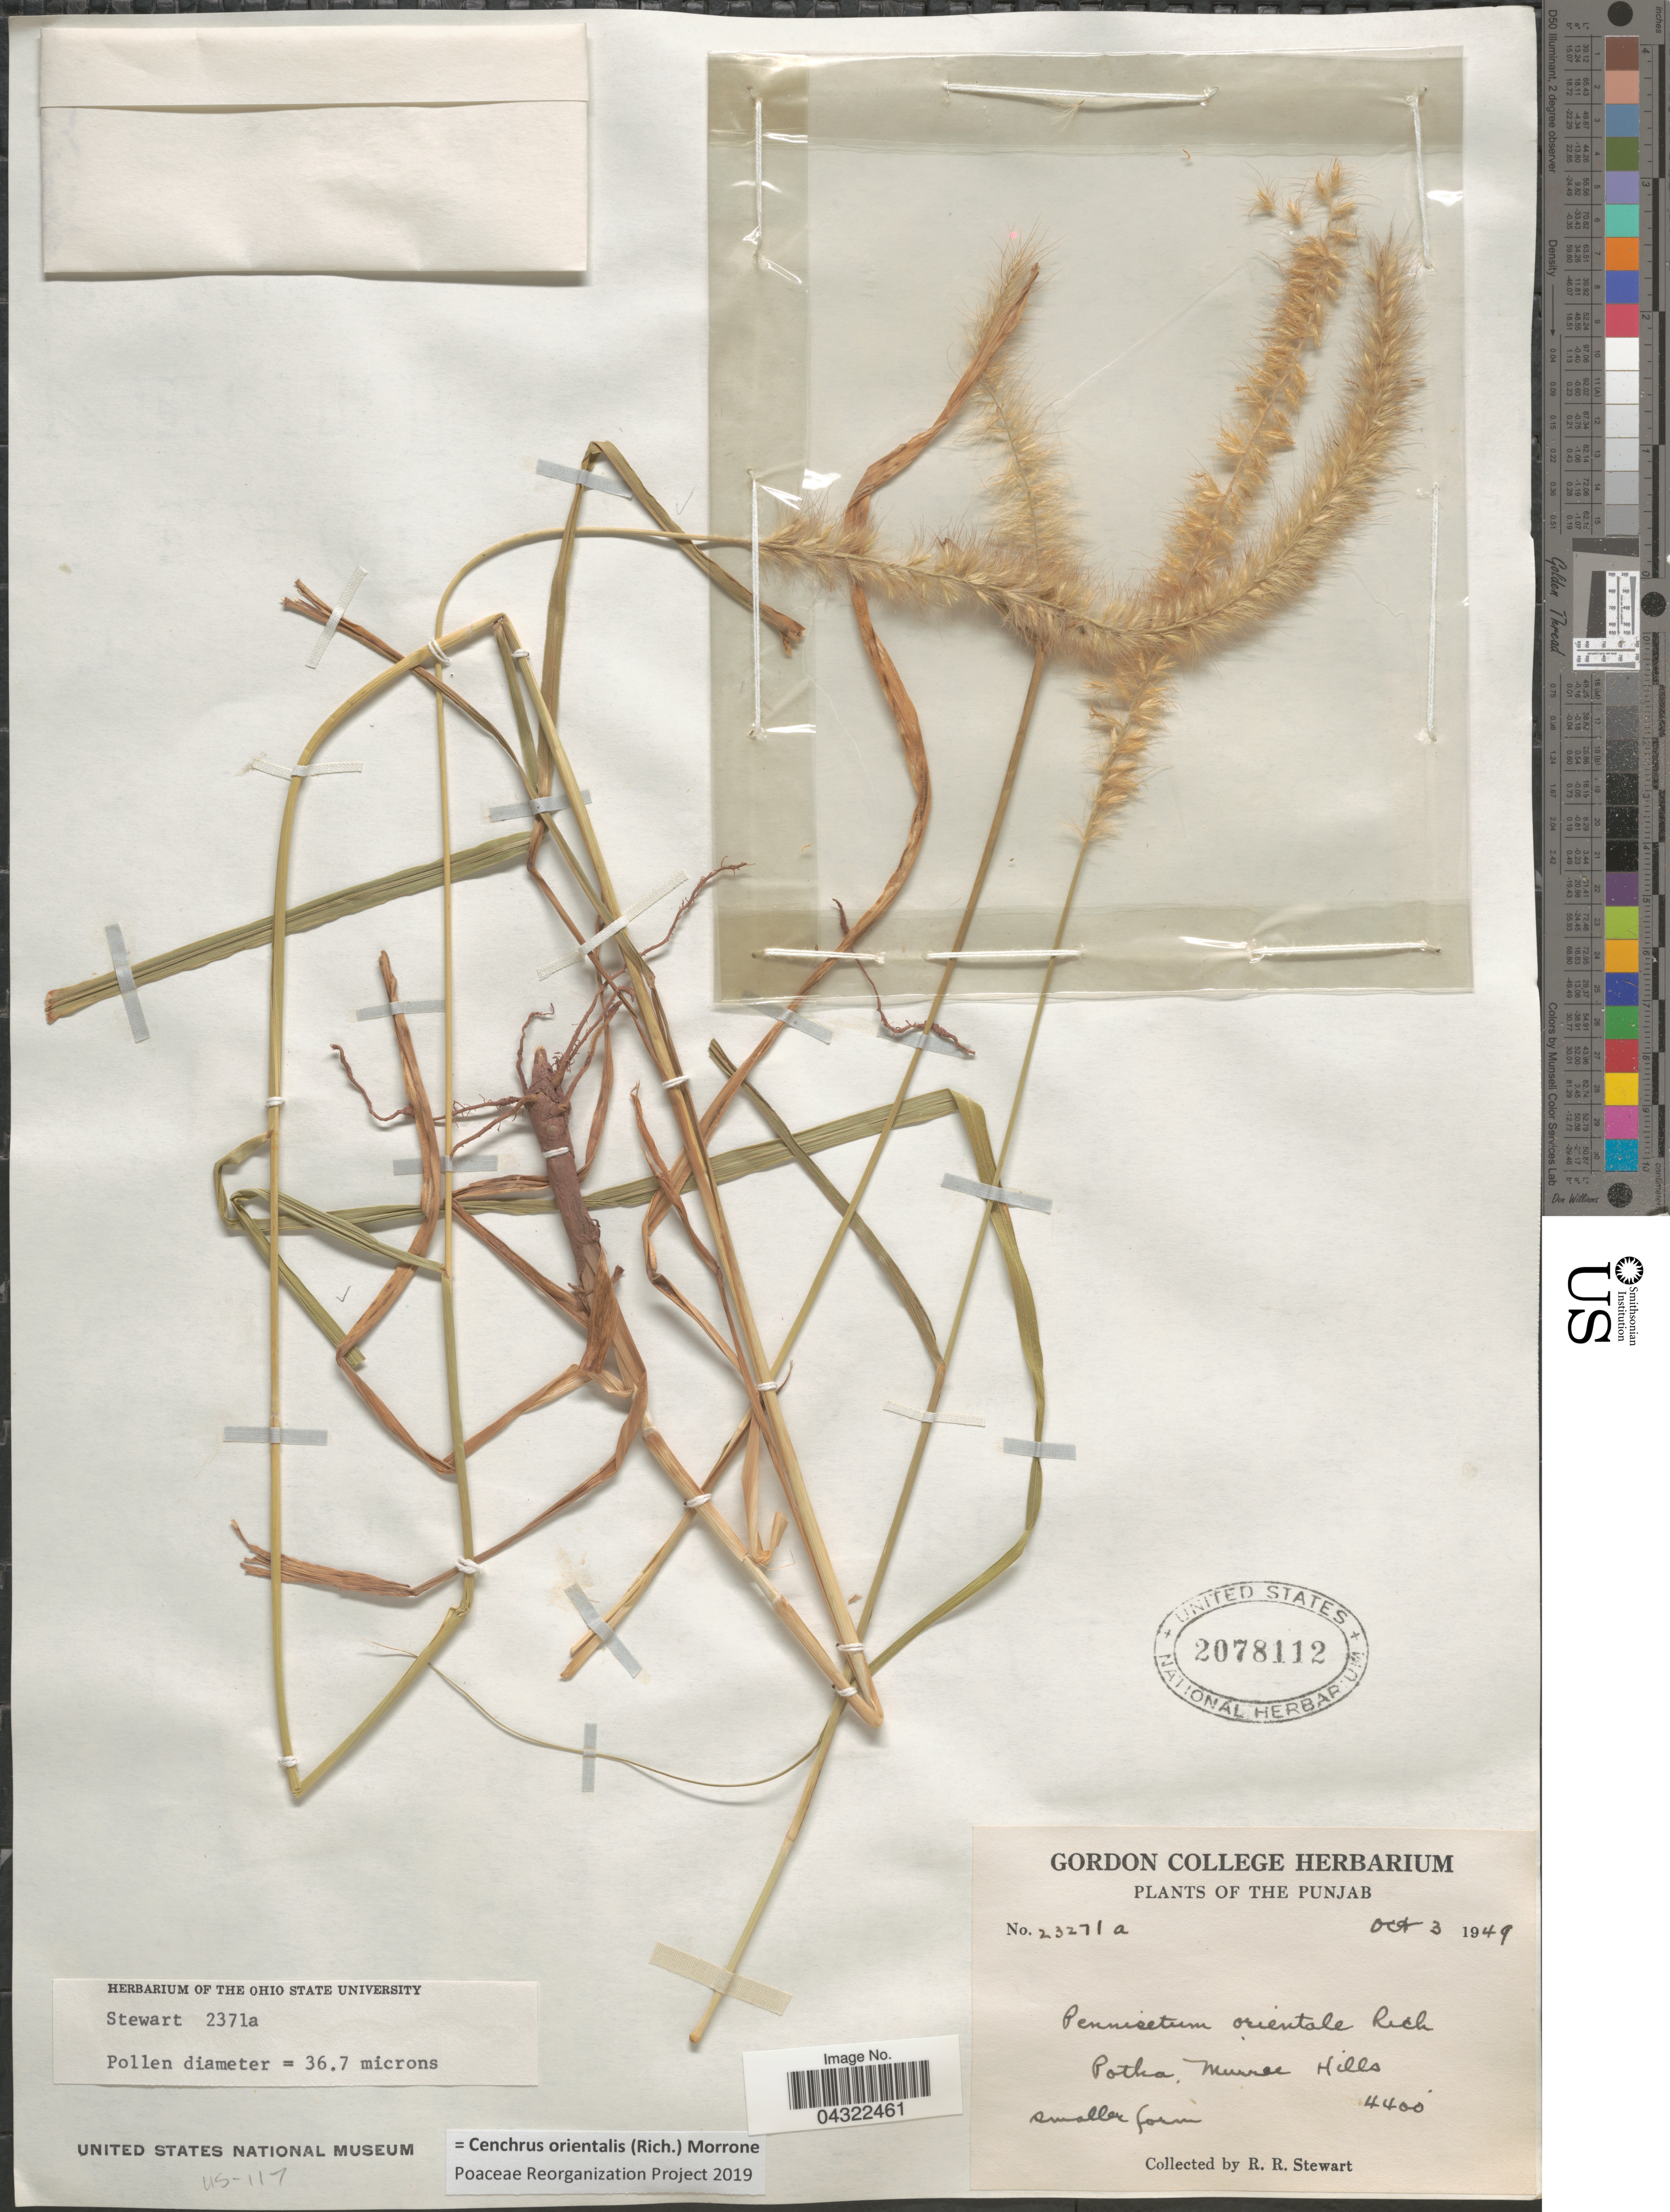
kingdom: Plantae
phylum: Tracheophyta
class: Liliopsida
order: Poales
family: Poaceae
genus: Cenchrus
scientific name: Cenchrus orientalis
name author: (Rich.) Morrone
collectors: R. Stewart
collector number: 23271a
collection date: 1949-10-03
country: Pakistan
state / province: Punjab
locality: Potha, Murree Hills.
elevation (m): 1341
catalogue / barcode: US 2078112